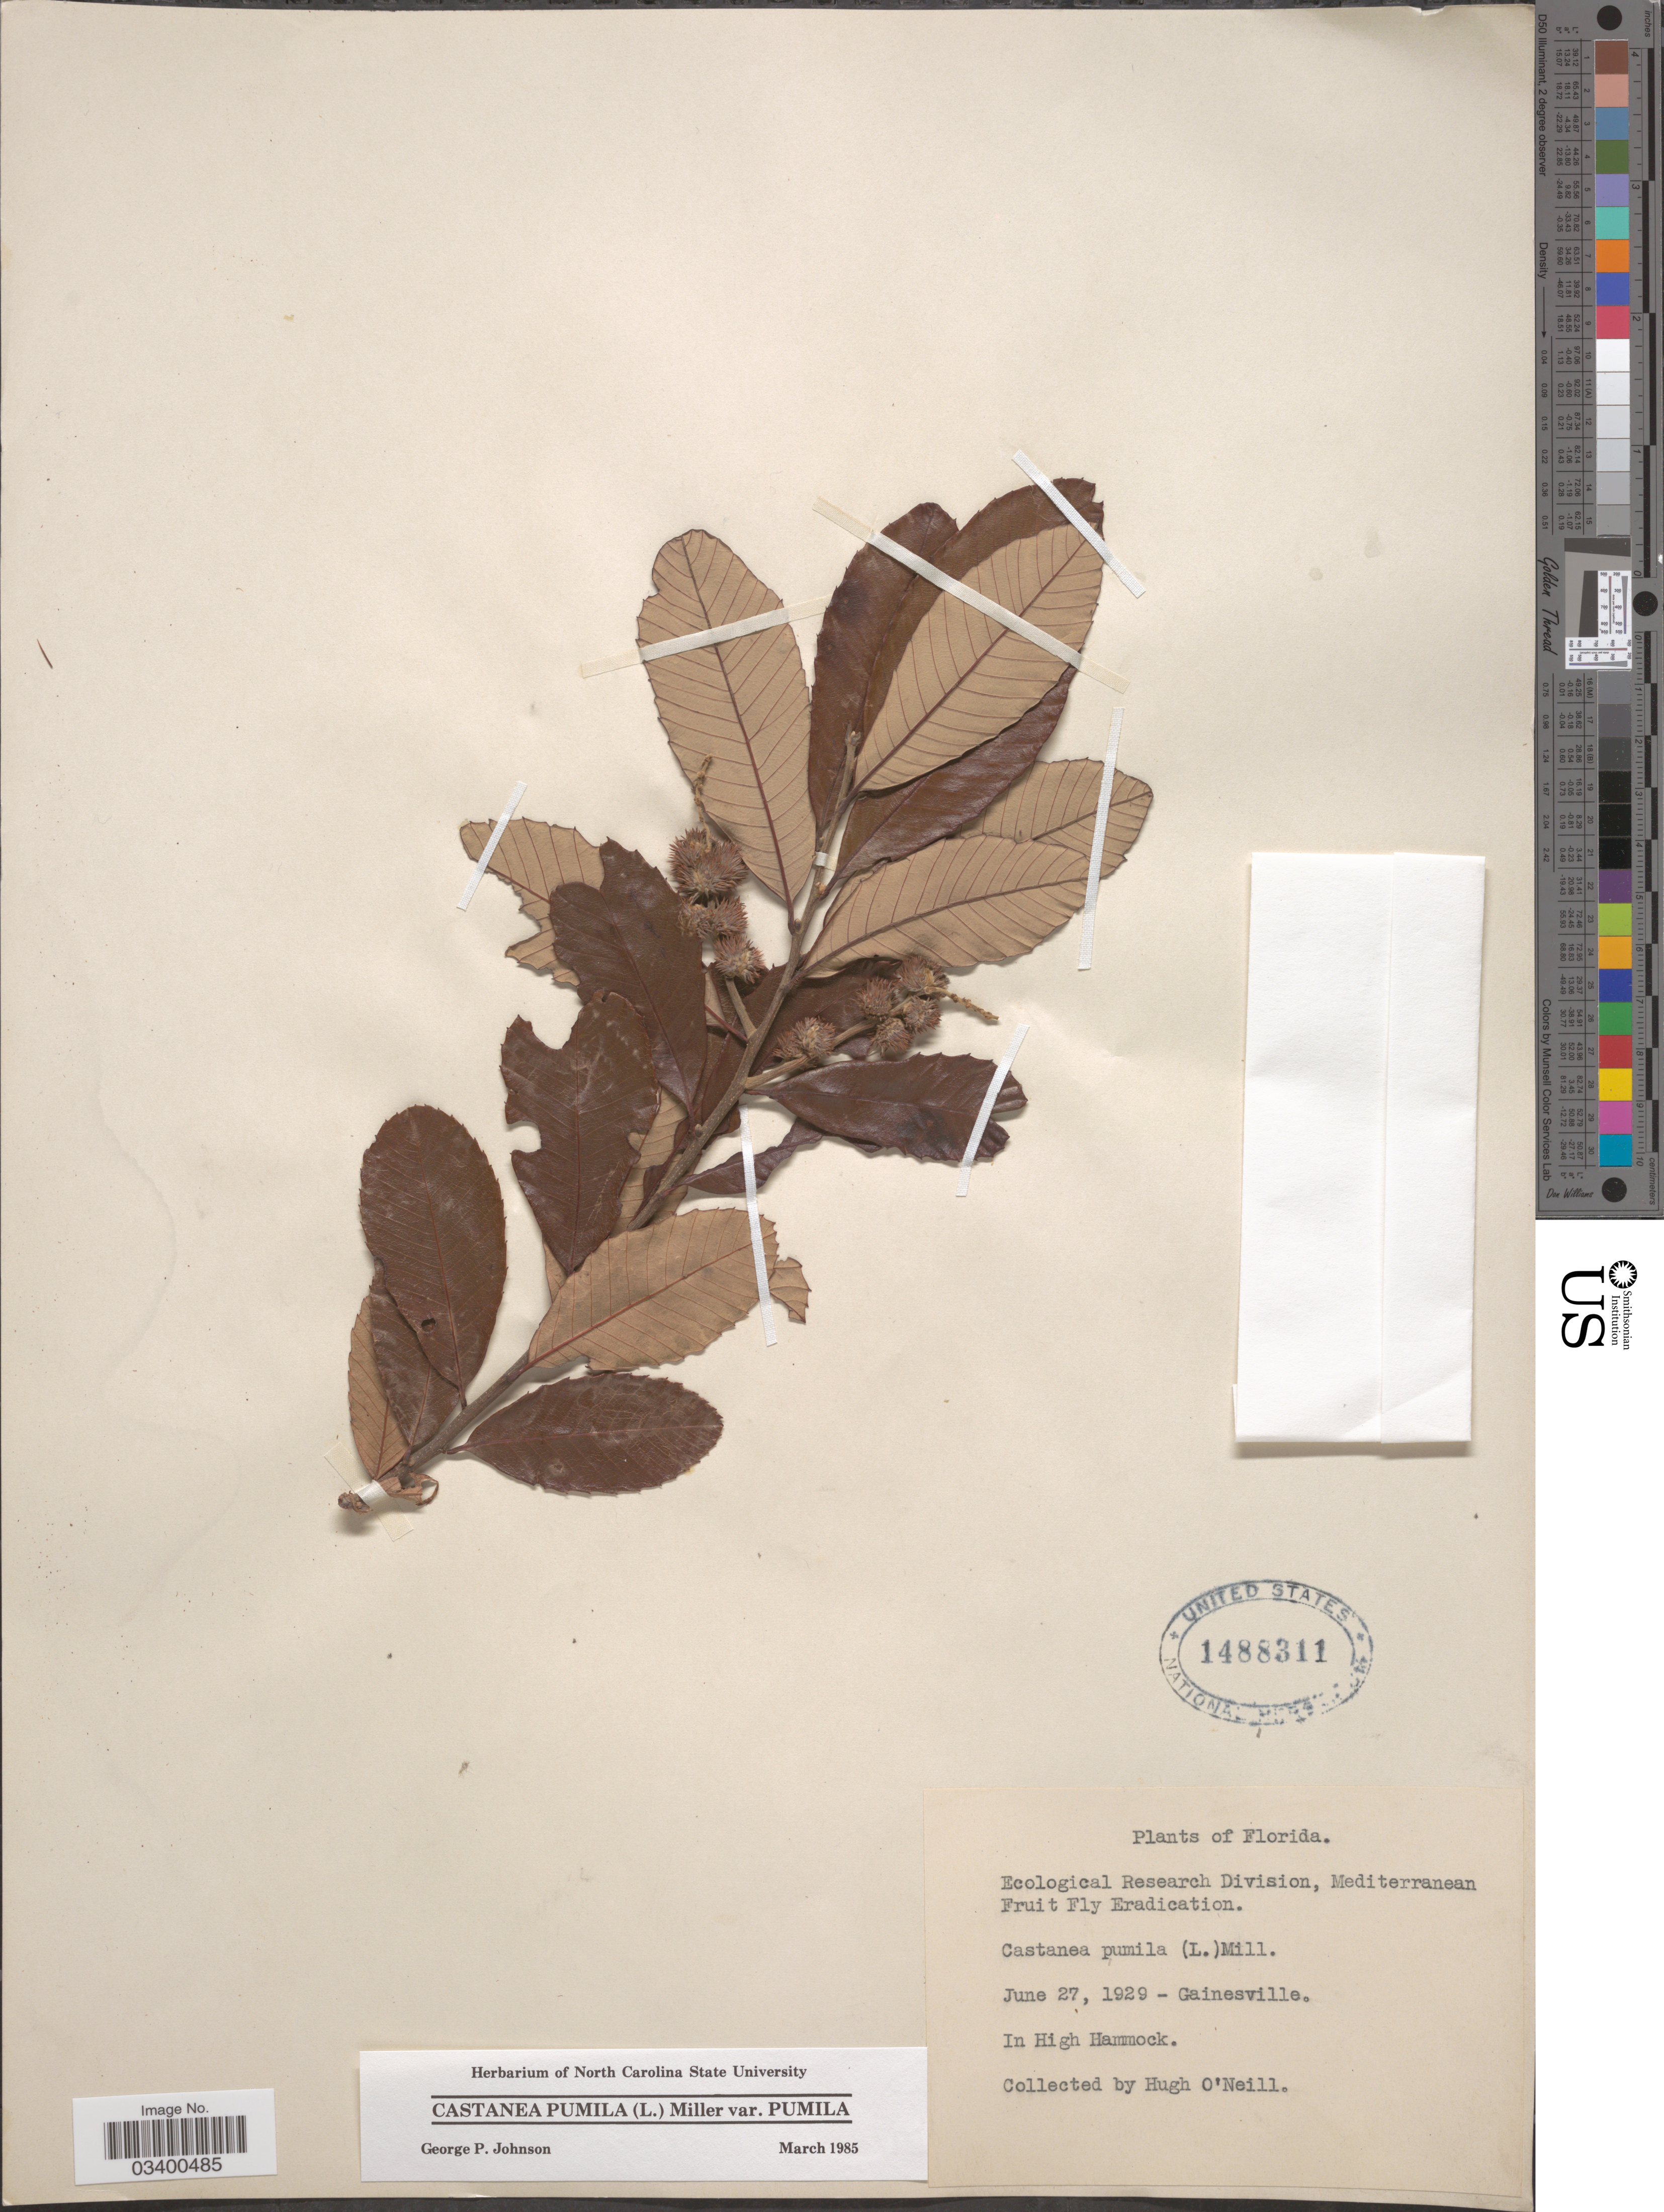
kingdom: Plantae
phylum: Tracheophyta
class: Magnoliopsida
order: Fagales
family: Fagaceae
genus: Castanea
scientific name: Castanea pumila var. pumila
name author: (L.) Mill.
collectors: H. O'Neill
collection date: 1929-06-27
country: United States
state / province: Florida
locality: Gainesville. In High Hammock.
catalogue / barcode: US 1488311